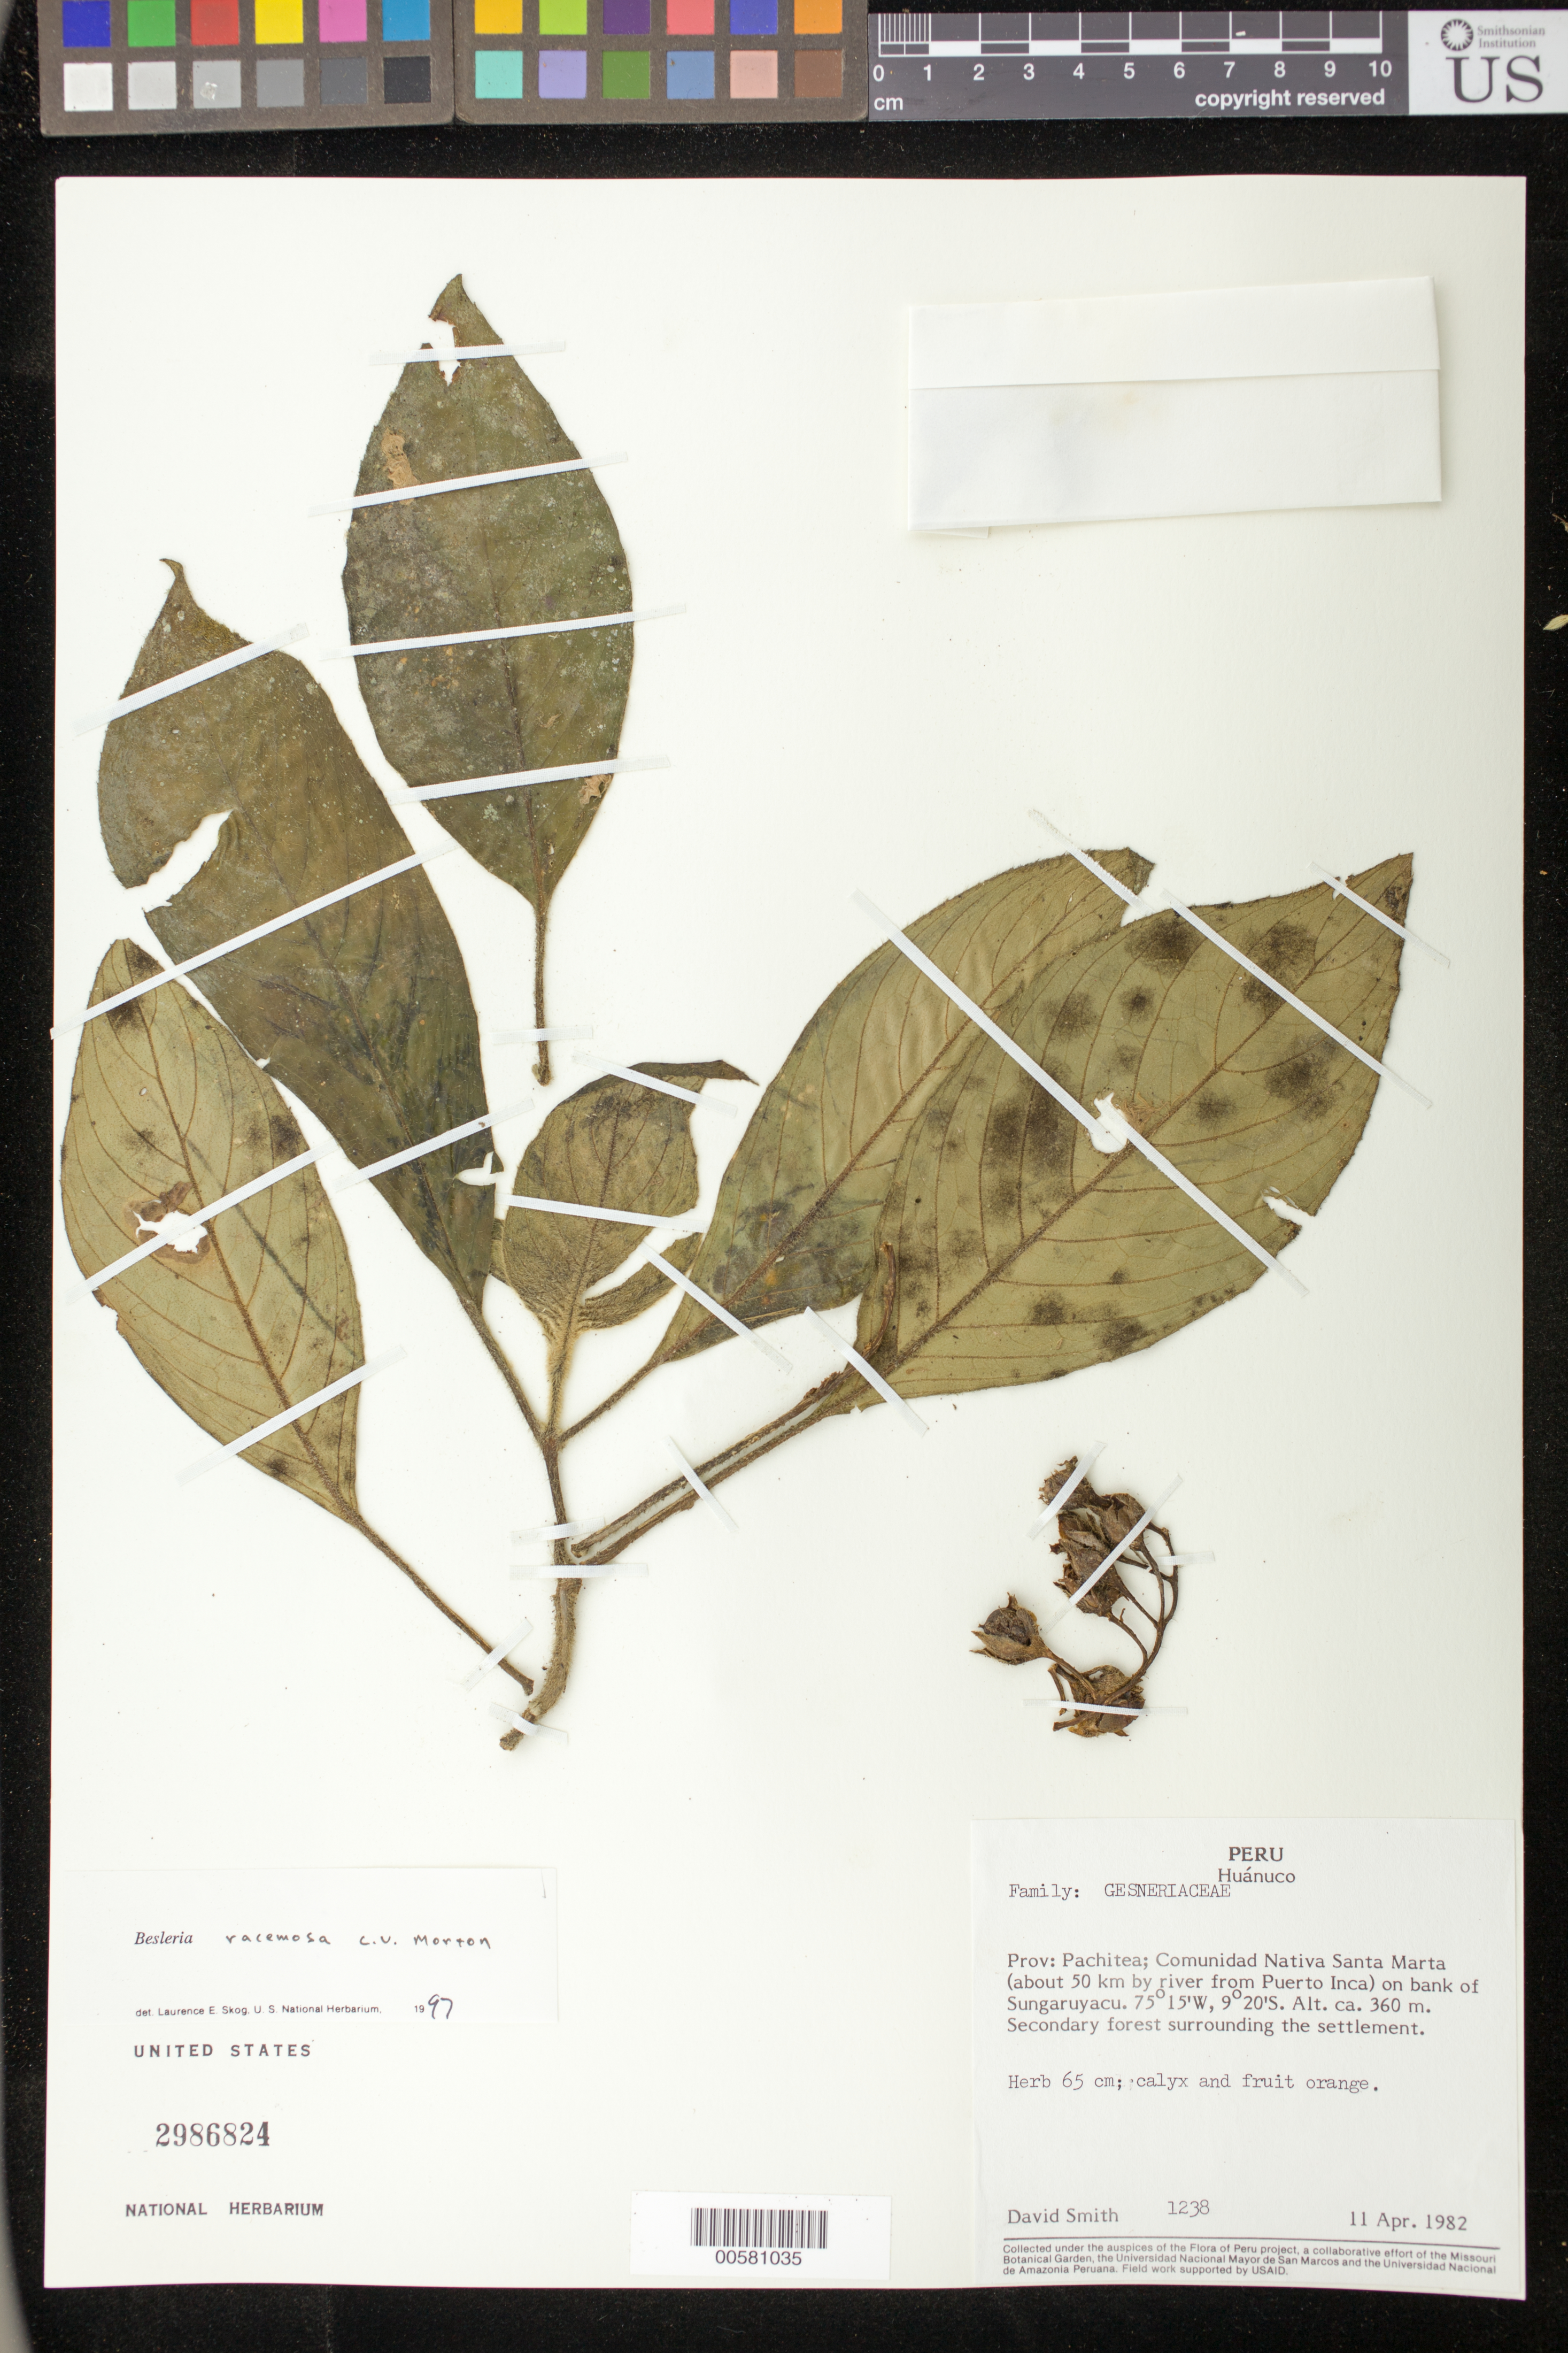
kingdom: Plantae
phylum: Tracheophyta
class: Magnoliopsida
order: Lamiales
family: Gesneriaceae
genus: Besleria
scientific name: Besleria racemosa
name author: C.V. Morton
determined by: Skog, Laurence E.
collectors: D. Smith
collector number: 1238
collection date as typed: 11 Apr 1982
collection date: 1982-04-11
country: Peru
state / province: Huánuco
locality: Prov. Pachitea; Comunidad Nativa Santa Marta (about 50 km by river from Puerto Inca) on bank of Sungaruyacu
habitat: Secondary forest surrounding the settlement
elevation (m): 360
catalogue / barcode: US 2986824